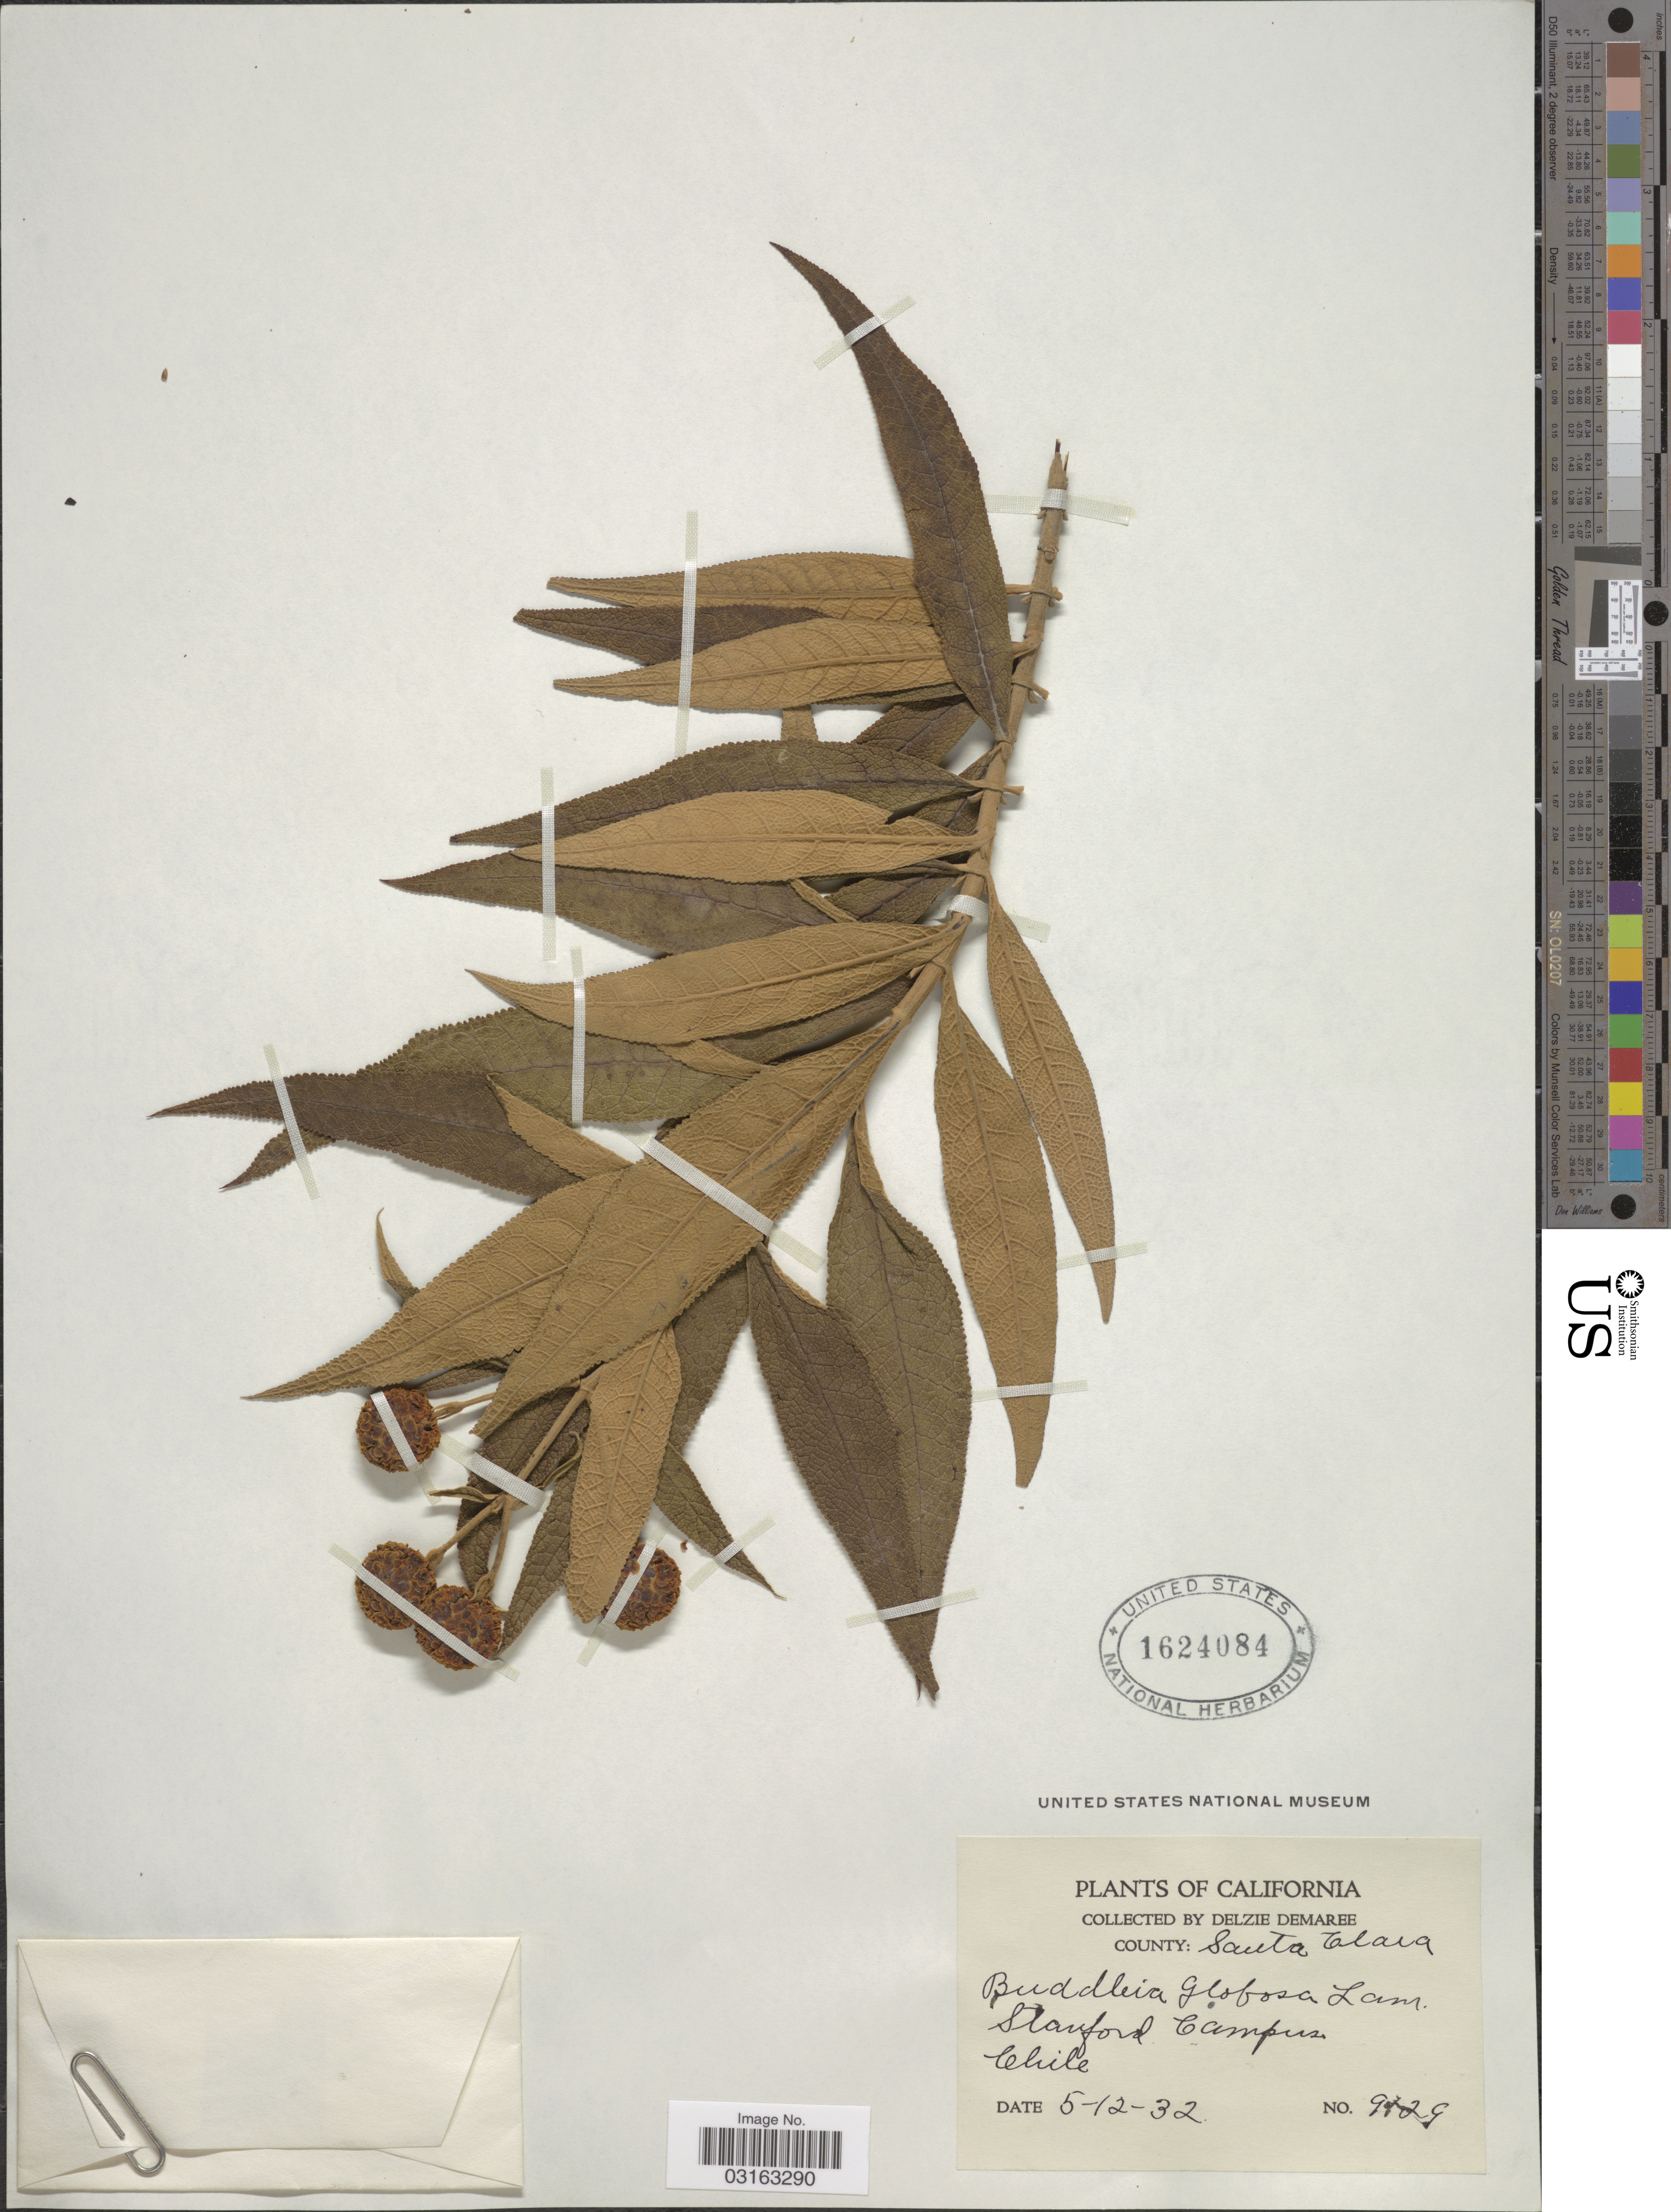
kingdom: Plantae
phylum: Tracheophyta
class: Magnoliopsida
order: Lamiales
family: Scrophulariaceae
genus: Buddleja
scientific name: Buddleja globosa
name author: Hope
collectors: D. Demaree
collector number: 9129*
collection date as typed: Transcribed d/m/y: 12/5/32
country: United States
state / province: California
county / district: Santa Clara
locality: County: Santa Clara. Stanford Campus Chile.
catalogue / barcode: US 1624084